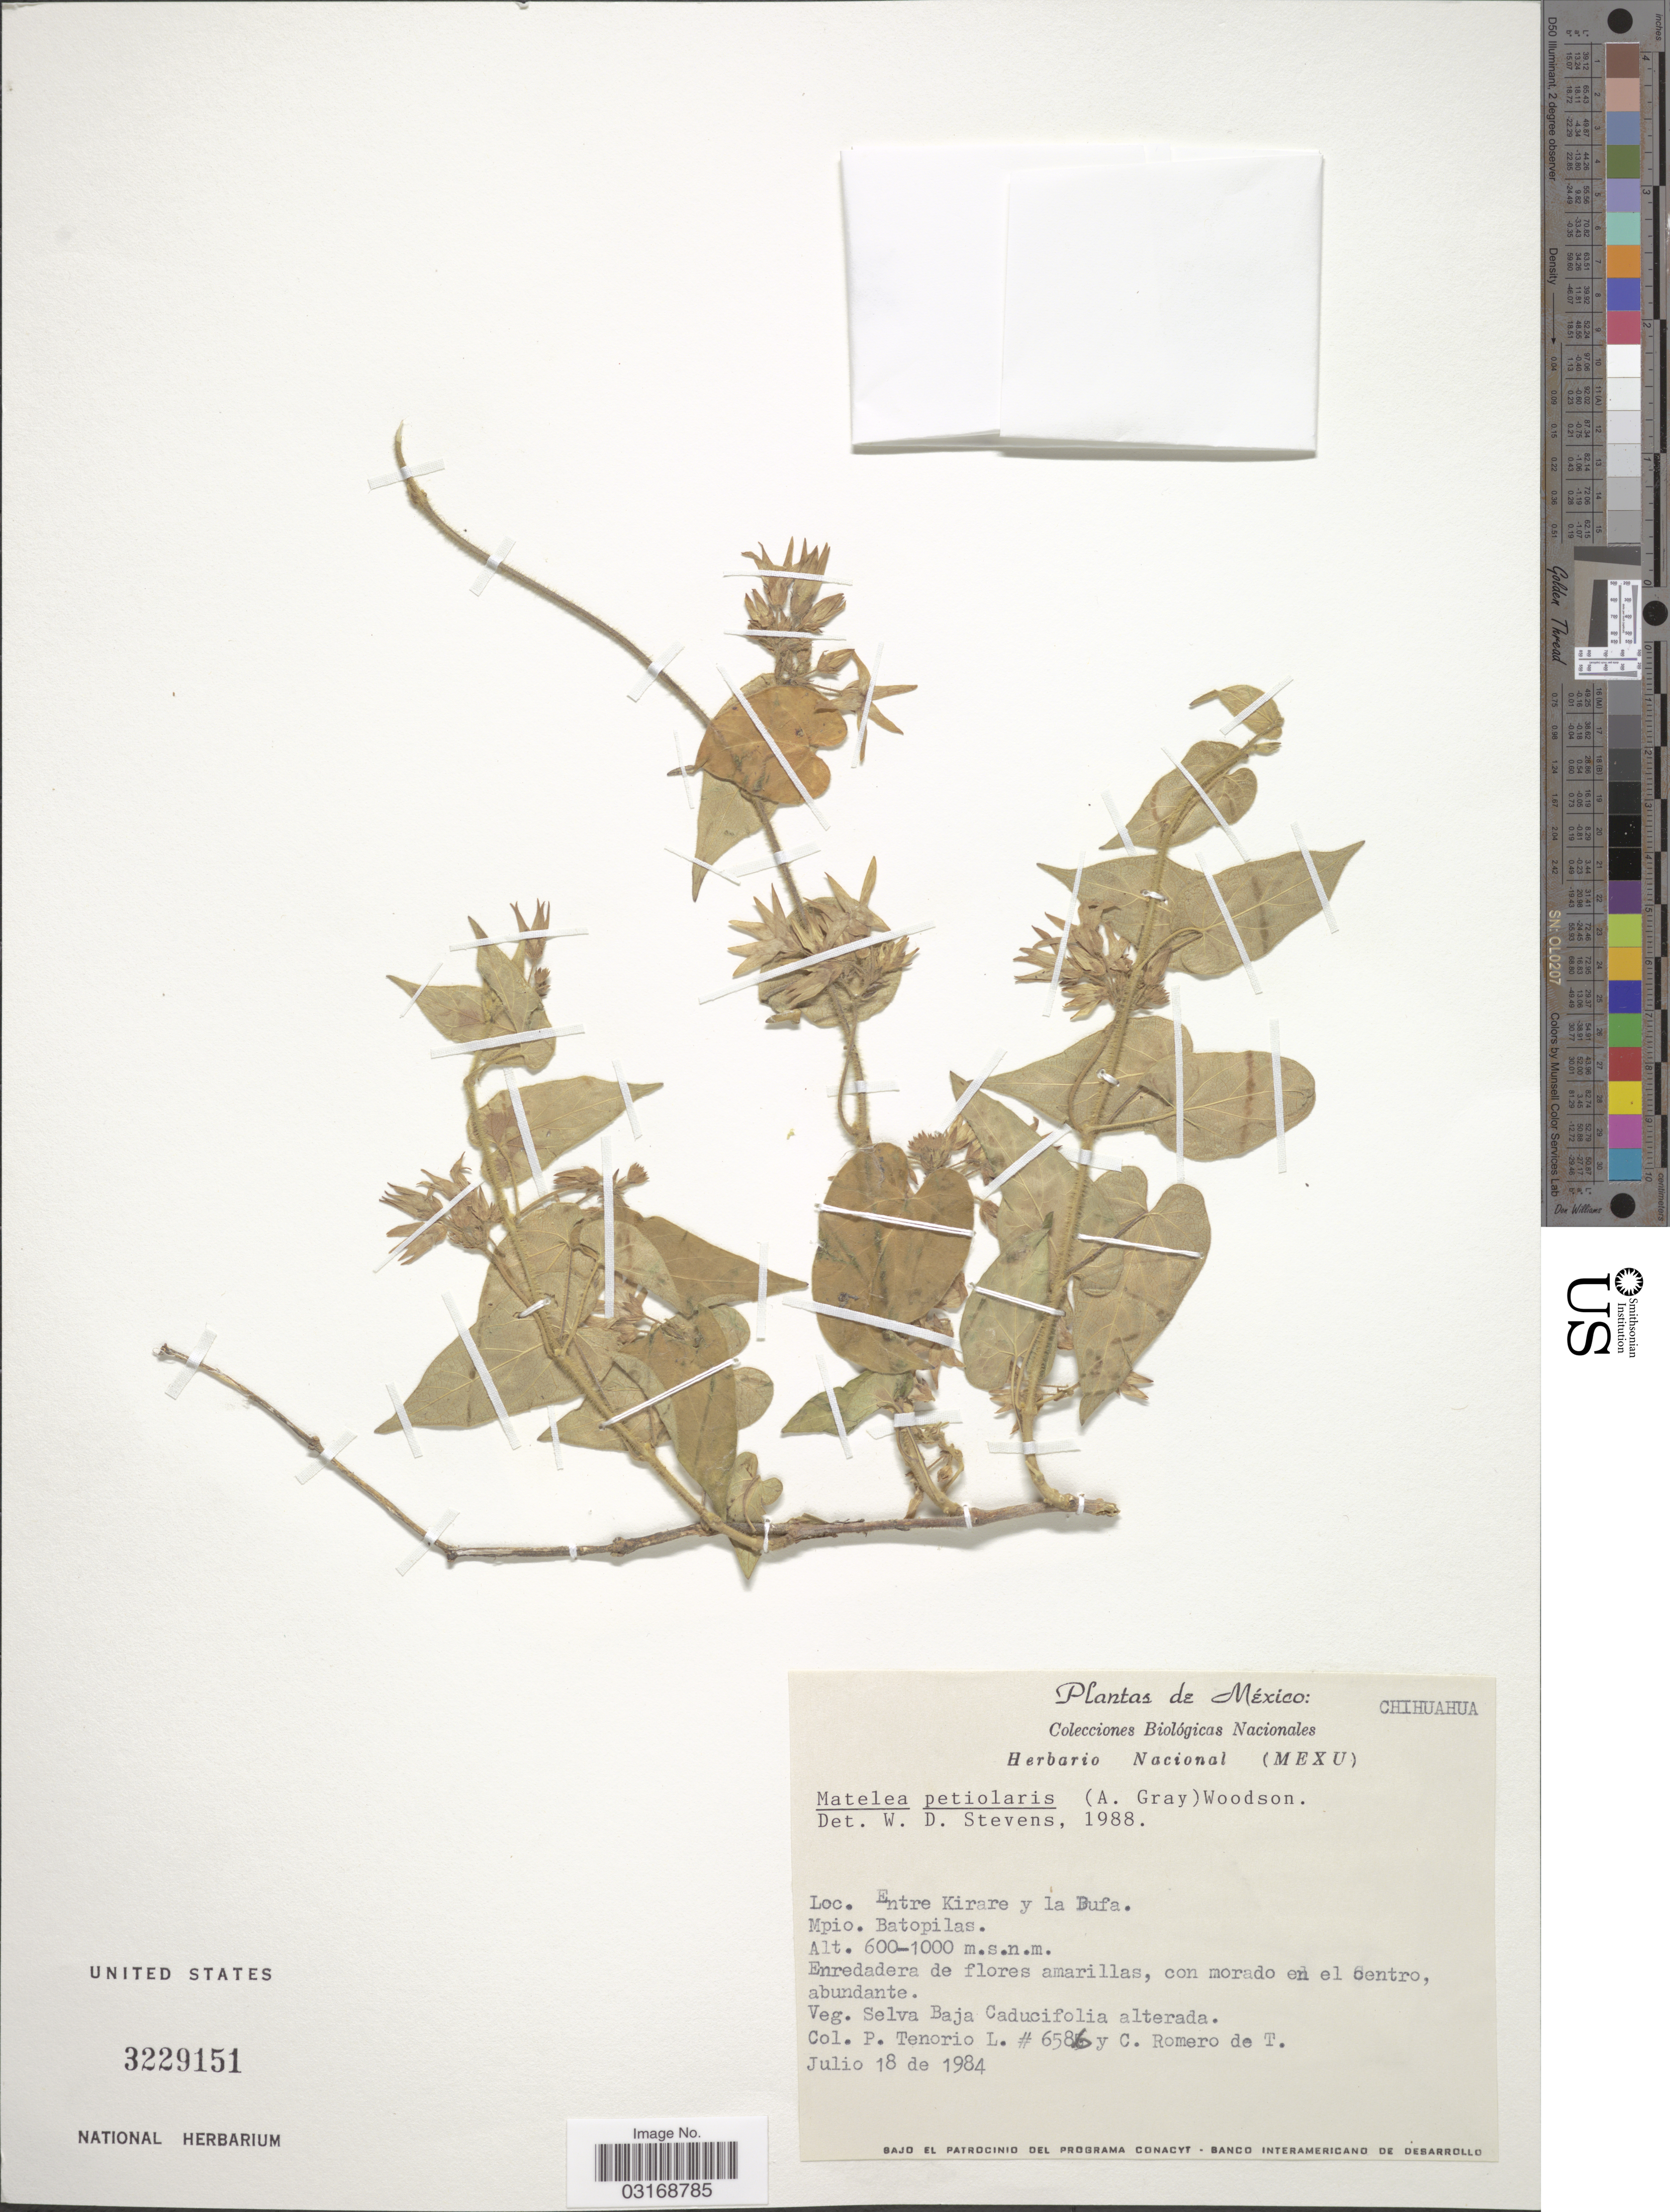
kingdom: Plantae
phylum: Tracheophyta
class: Magnoliopsida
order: Gentianales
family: Apocynaceae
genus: Matelea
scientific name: Matelea petiolaris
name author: (A. Gray) Woodson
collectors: P. Tenorio L. & C. Romero de T.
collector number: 6586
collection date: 1984-06-18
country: Mexico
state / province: Chihuahua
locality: Entre Kirare y la Bufa. Mpio. Batopilas.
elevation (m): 600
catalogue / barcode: US 3229151